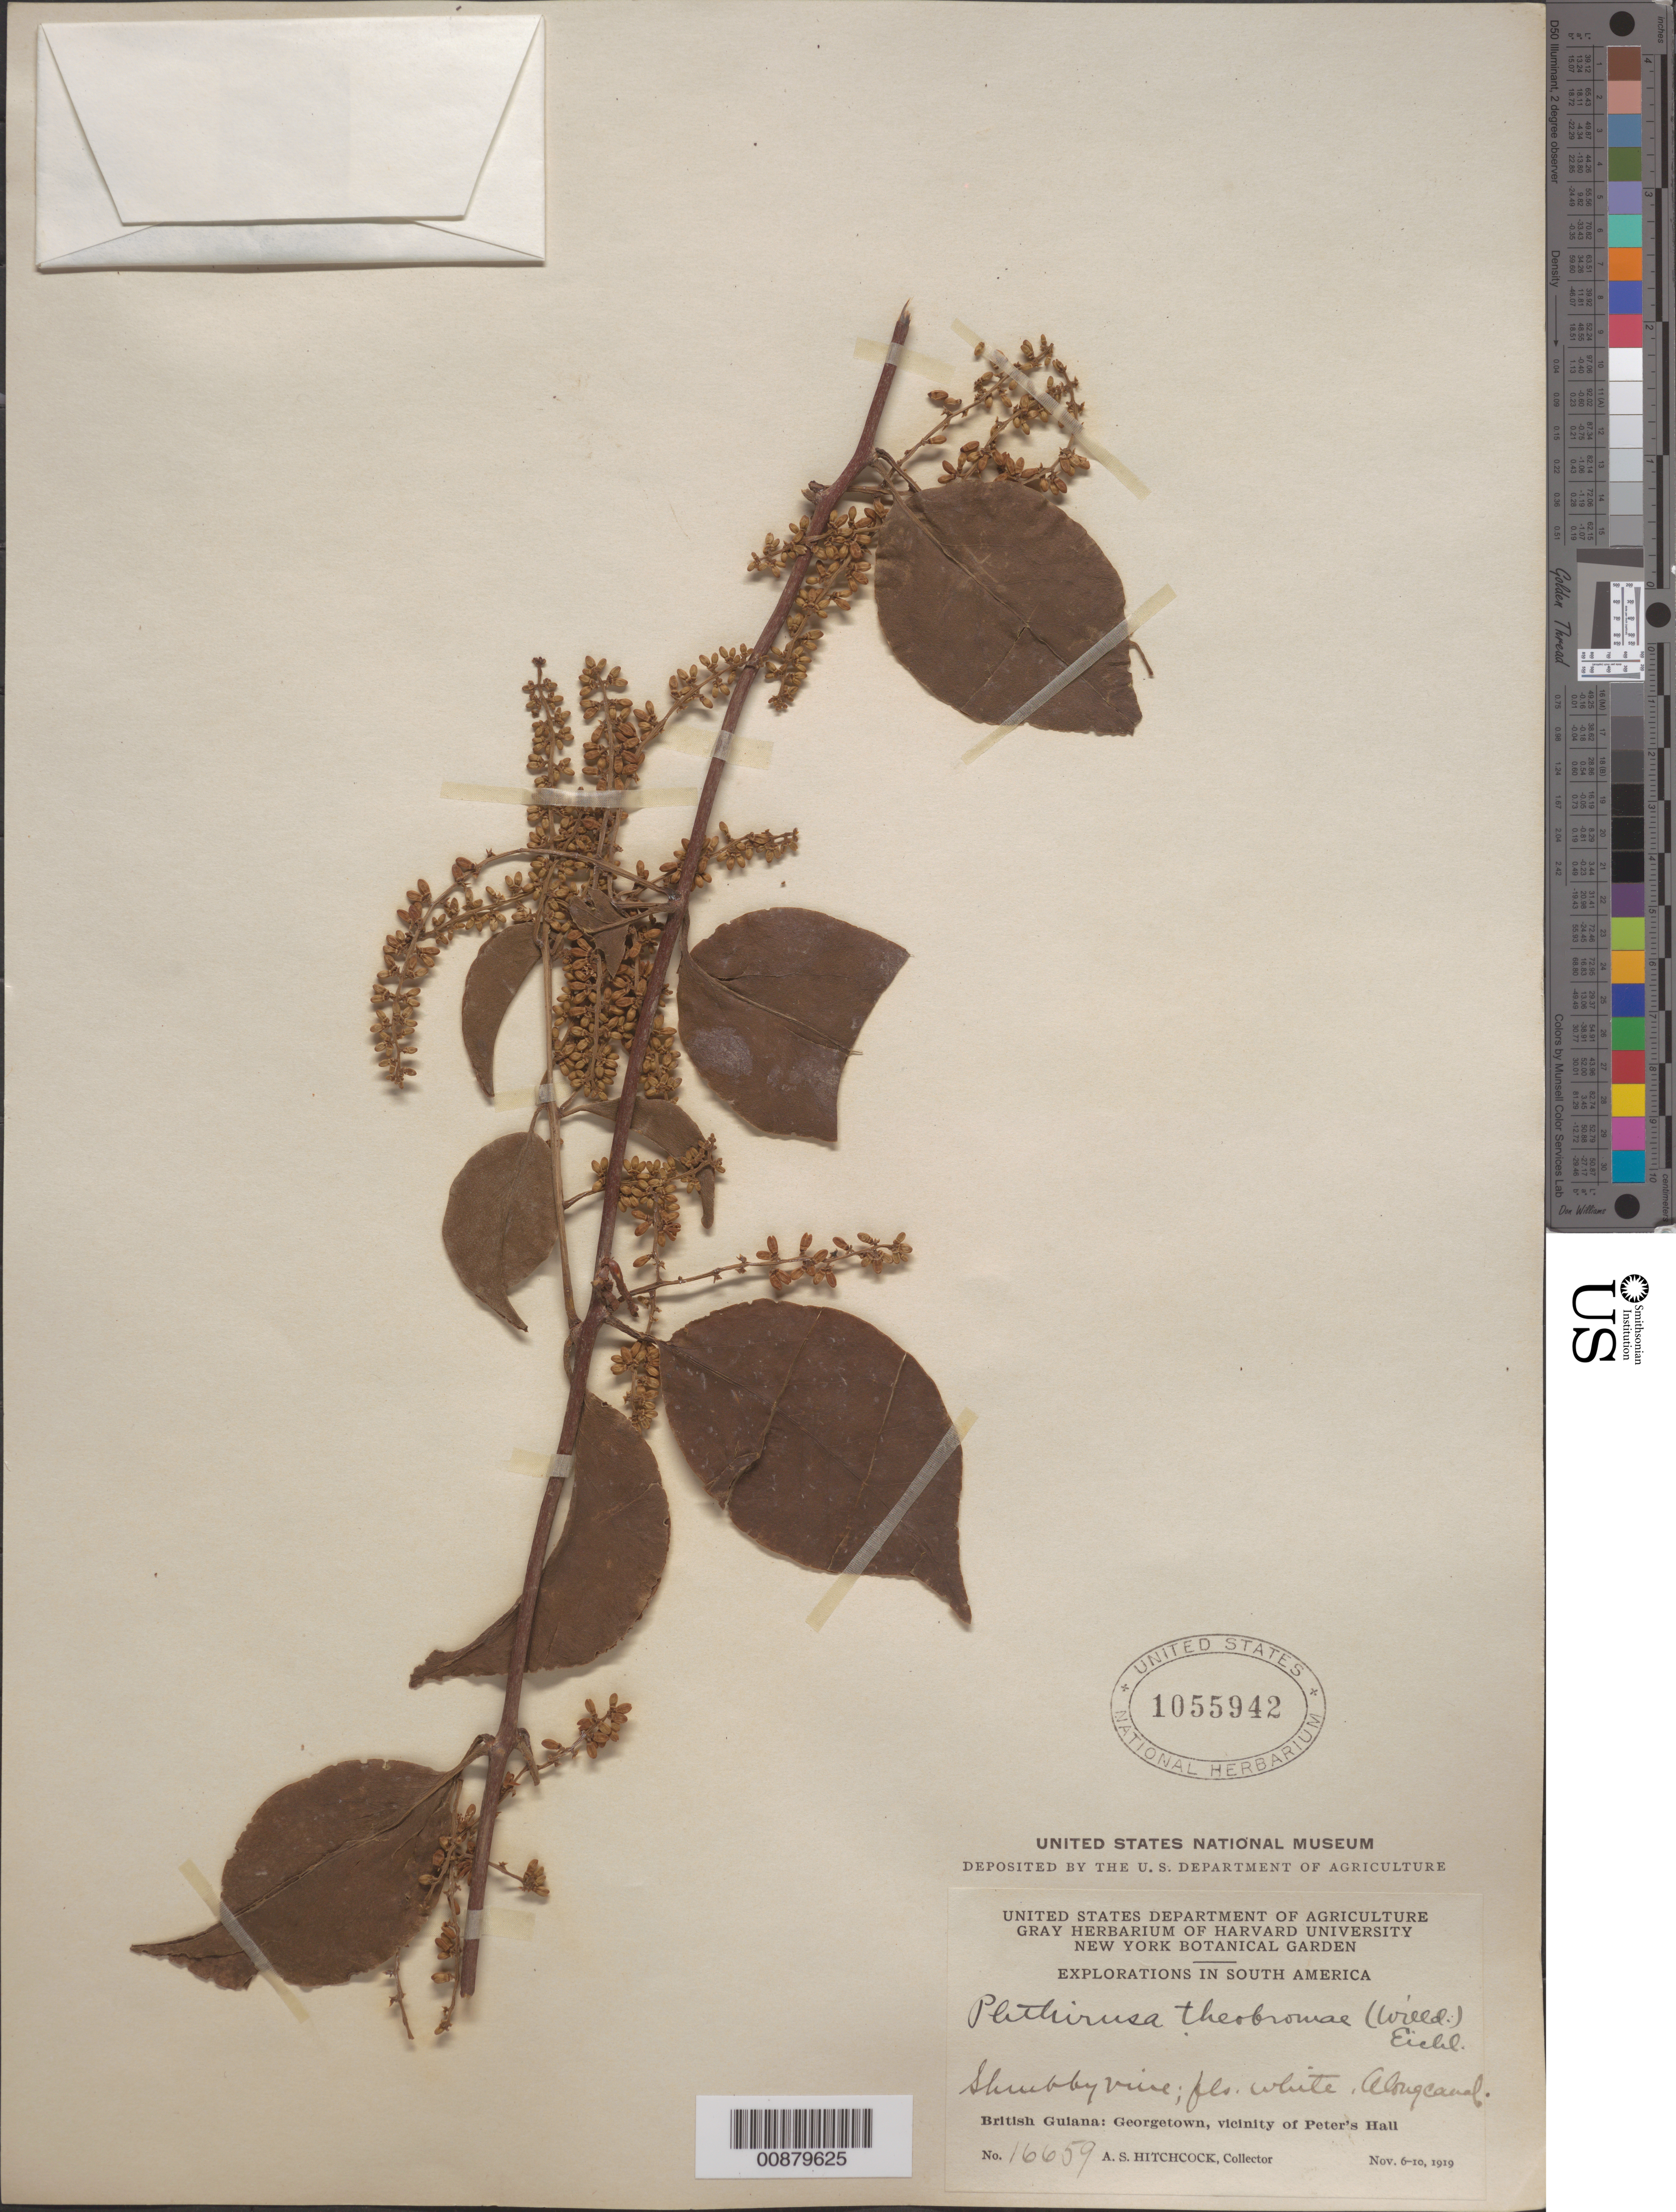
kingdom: Plantae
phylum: Tracheophyta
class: Magnoliopsida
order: Santalales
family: Loranthaceae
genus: Phthirusa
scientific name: Phthirusa adunca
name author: (G. Mey.) Maguire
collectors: A. S. Hitchcock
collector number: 16659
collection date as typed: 6-Nov-19 to 10-Nov-19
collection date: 1919-11-06/1919-11-10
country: Guyana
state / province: Demerara-Mahaica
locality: Georgetown, vic. of Peter's Hall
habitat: Along canal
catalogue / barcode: US 1055942